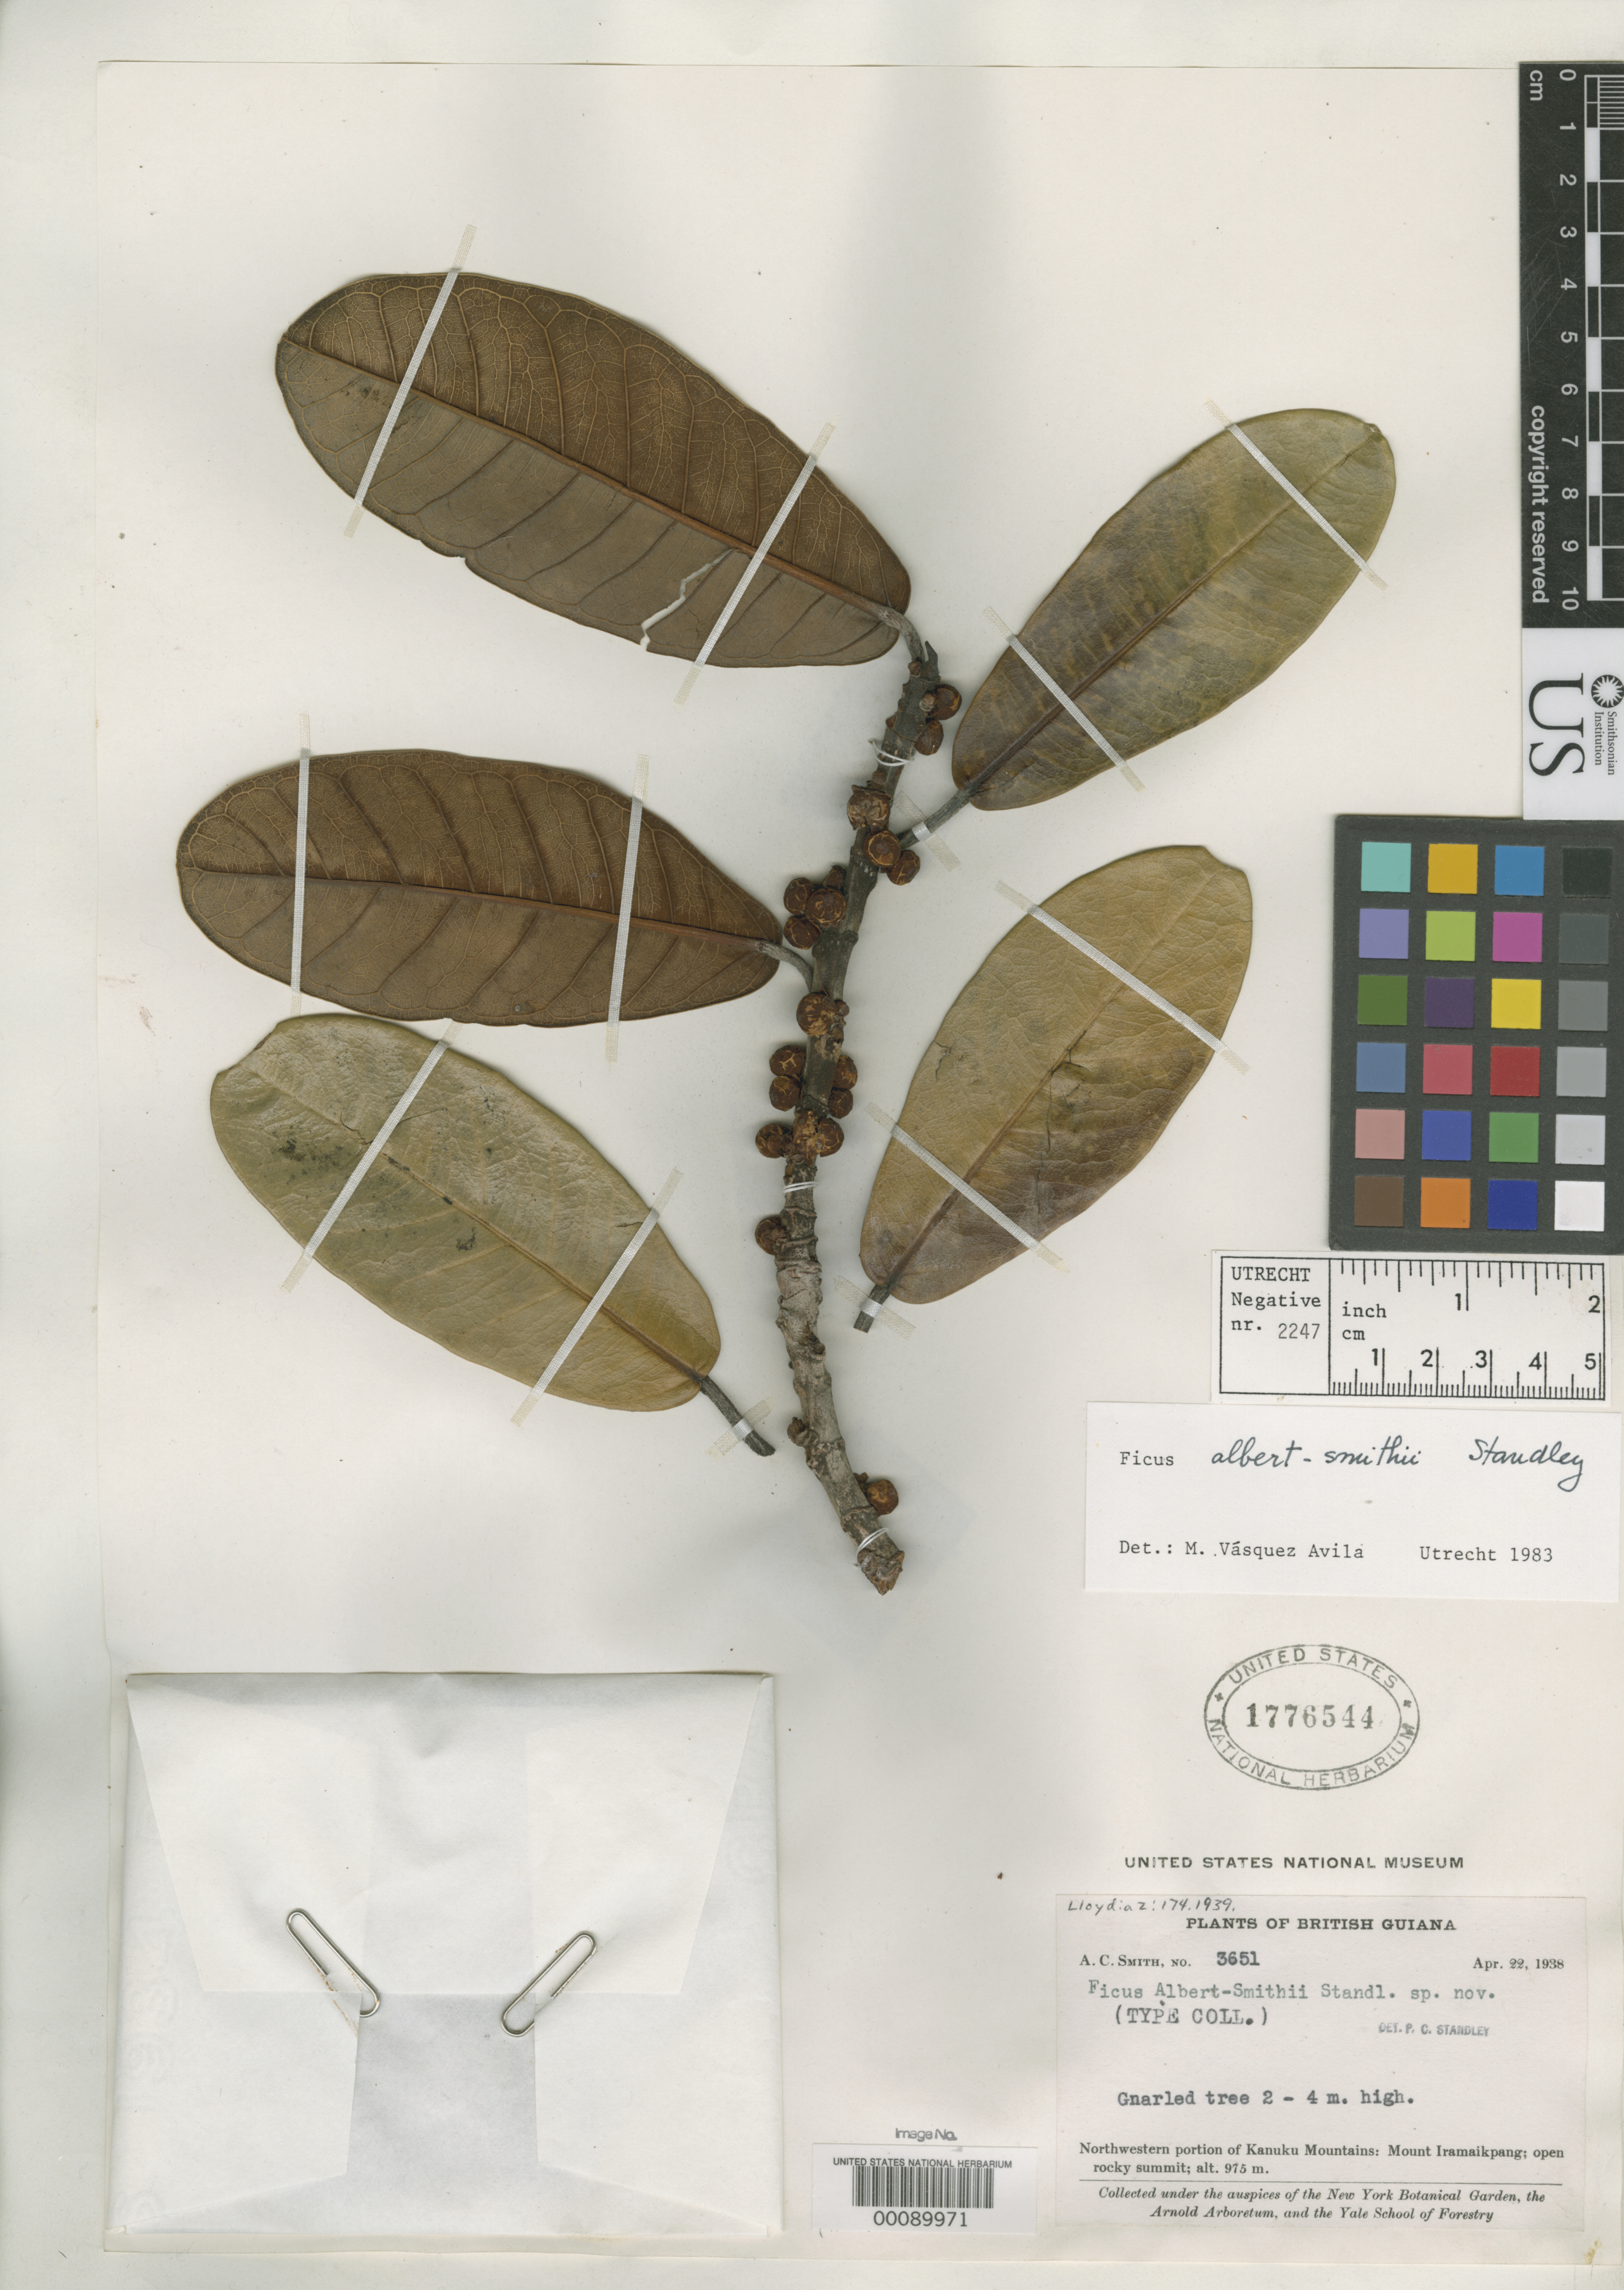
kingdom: Plantae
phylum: Tracheophyta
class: Magnoliopsida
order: Rosales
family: Moraceae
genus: Ficus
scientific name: Ficus albert-smithii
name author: Standl. in A.C. Sm.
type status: Isotype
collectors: A. C. Smith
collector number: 3651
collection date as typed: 22 Apr 1968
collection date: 1968-04-22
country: Guyana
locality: Mt. Iramaikpang, NW of Kanuku Mountains.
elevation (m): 975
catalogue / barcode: US 1776544